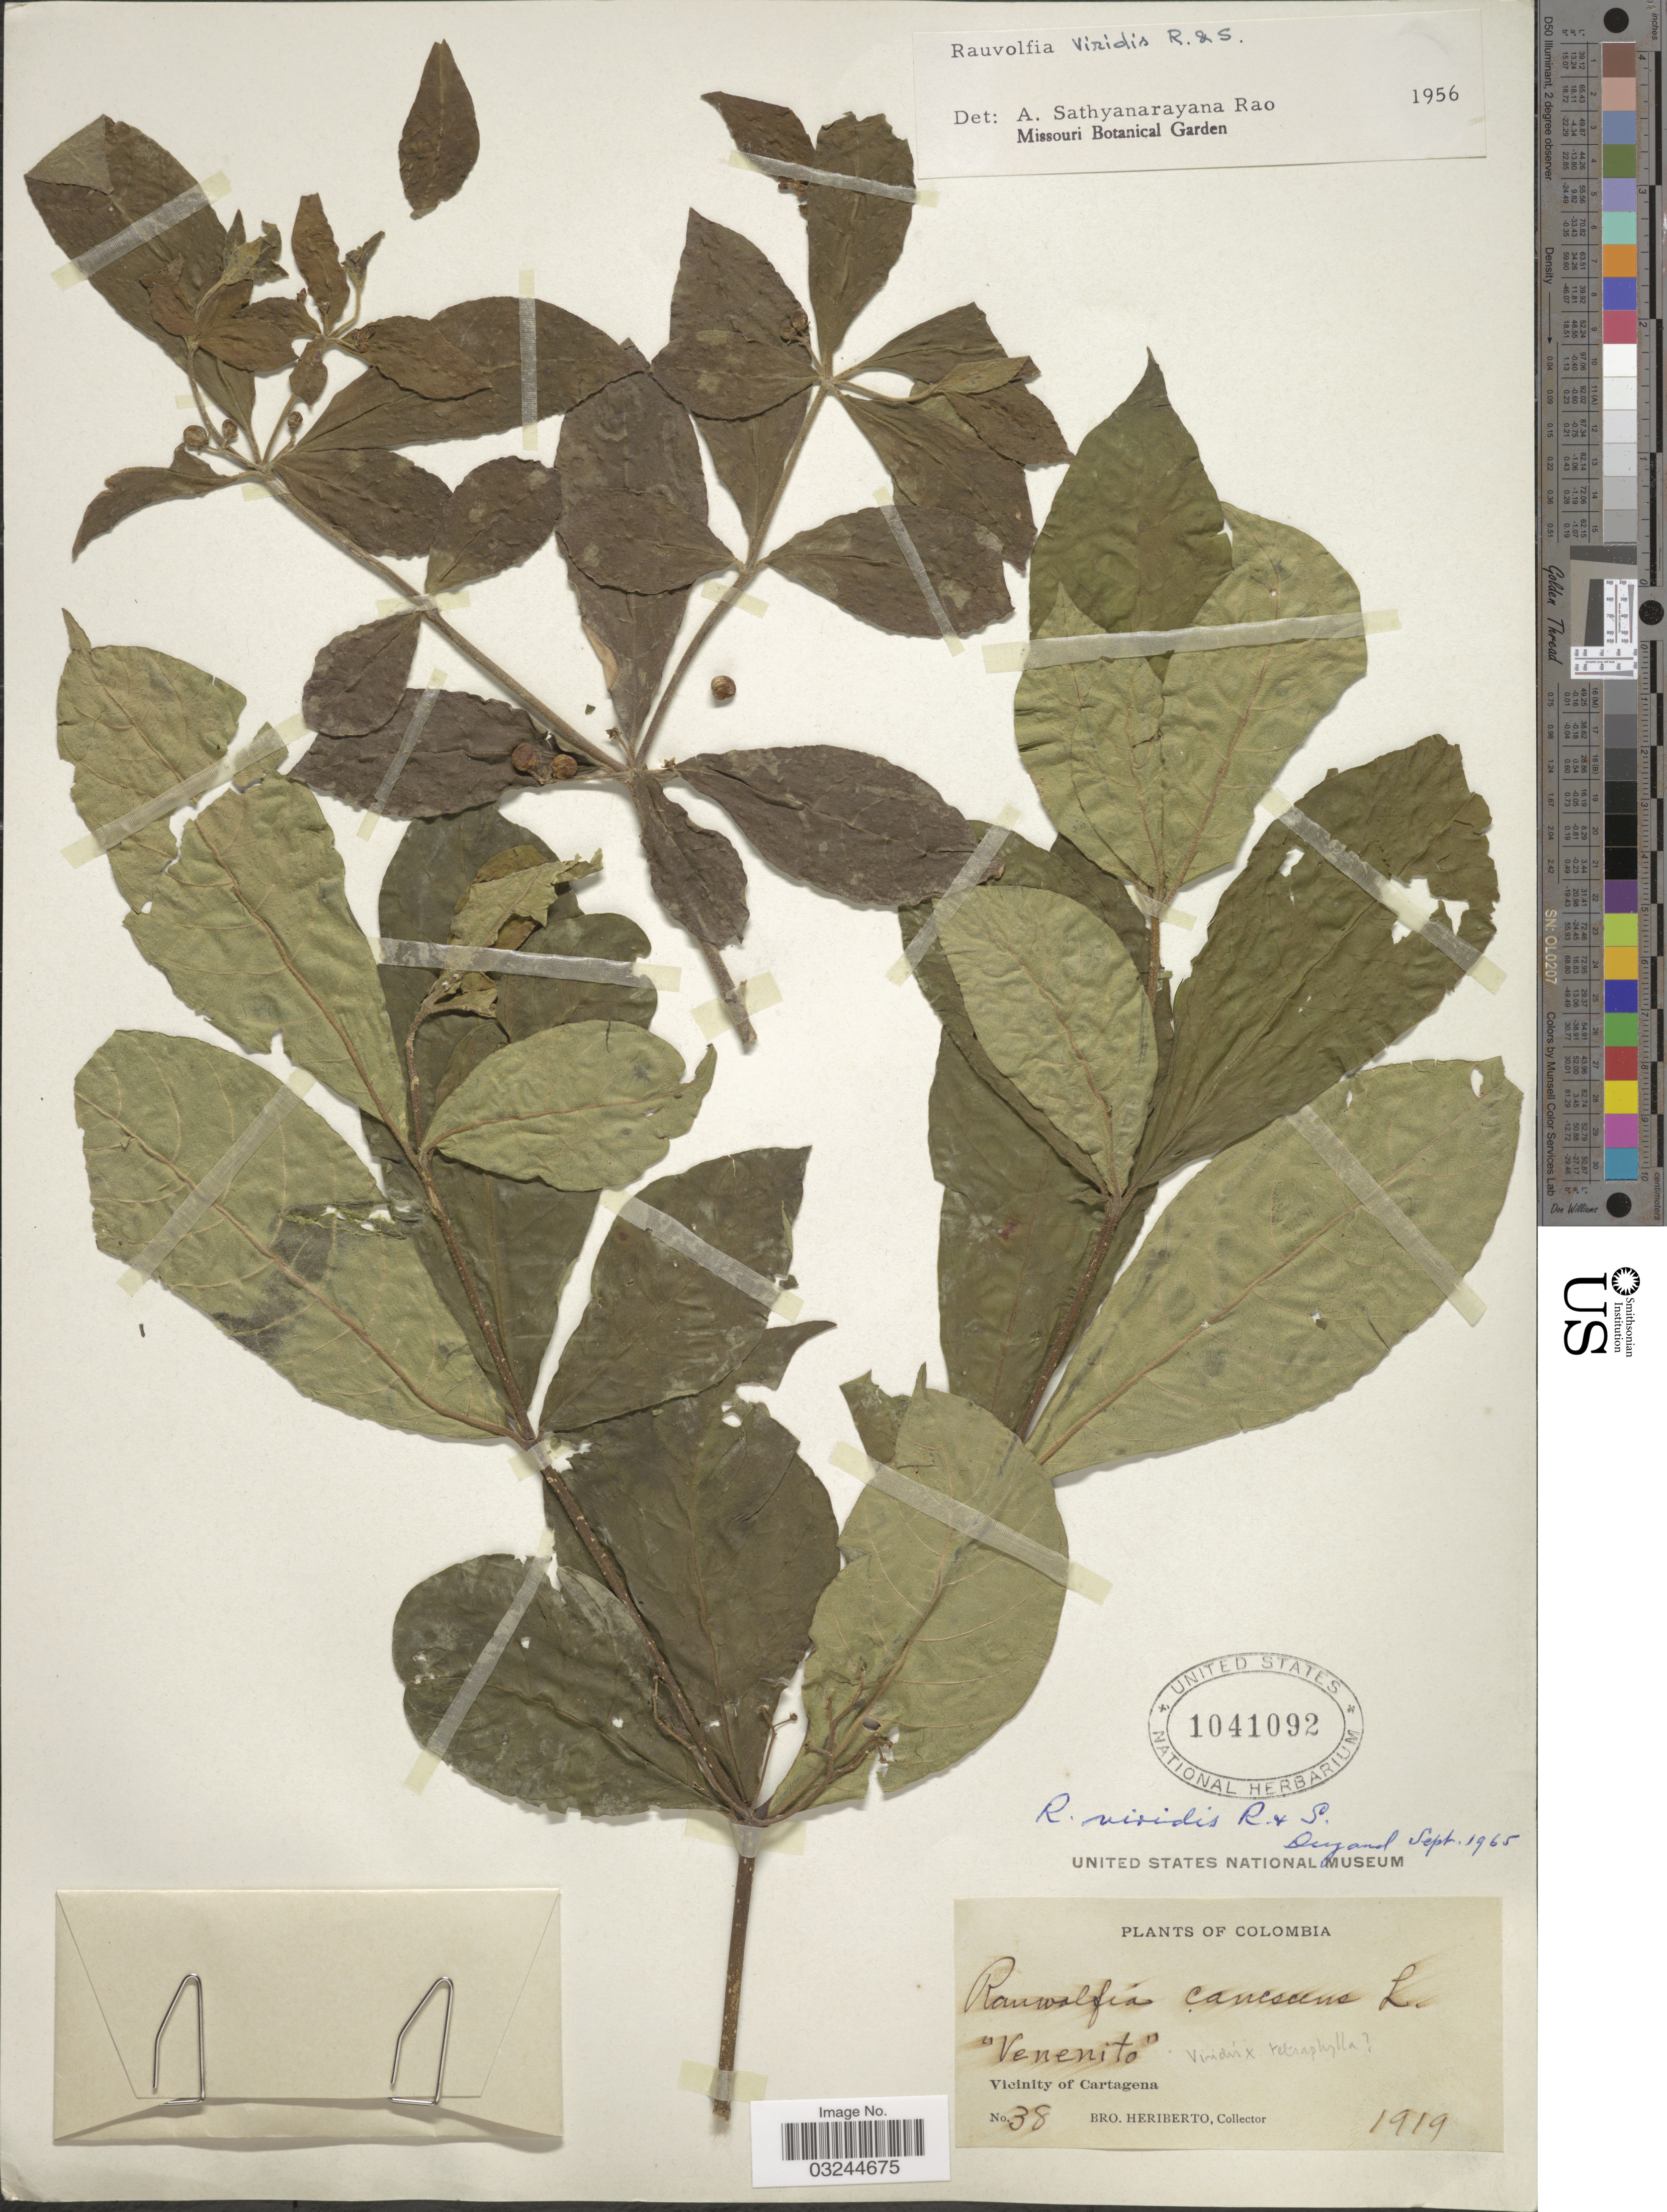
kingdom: Plantae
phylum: Tracheophyta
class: Magnoliopsida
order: Gentianales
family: Apocynaceae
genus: Rauvolfia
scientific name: Rauvolfia viridis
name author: Willd. ex Roem. & Schult.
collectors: B. Heriberto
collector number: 38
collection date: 1919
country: Colombia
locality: Vicinity of Cartagena.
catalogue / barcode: US 1041092